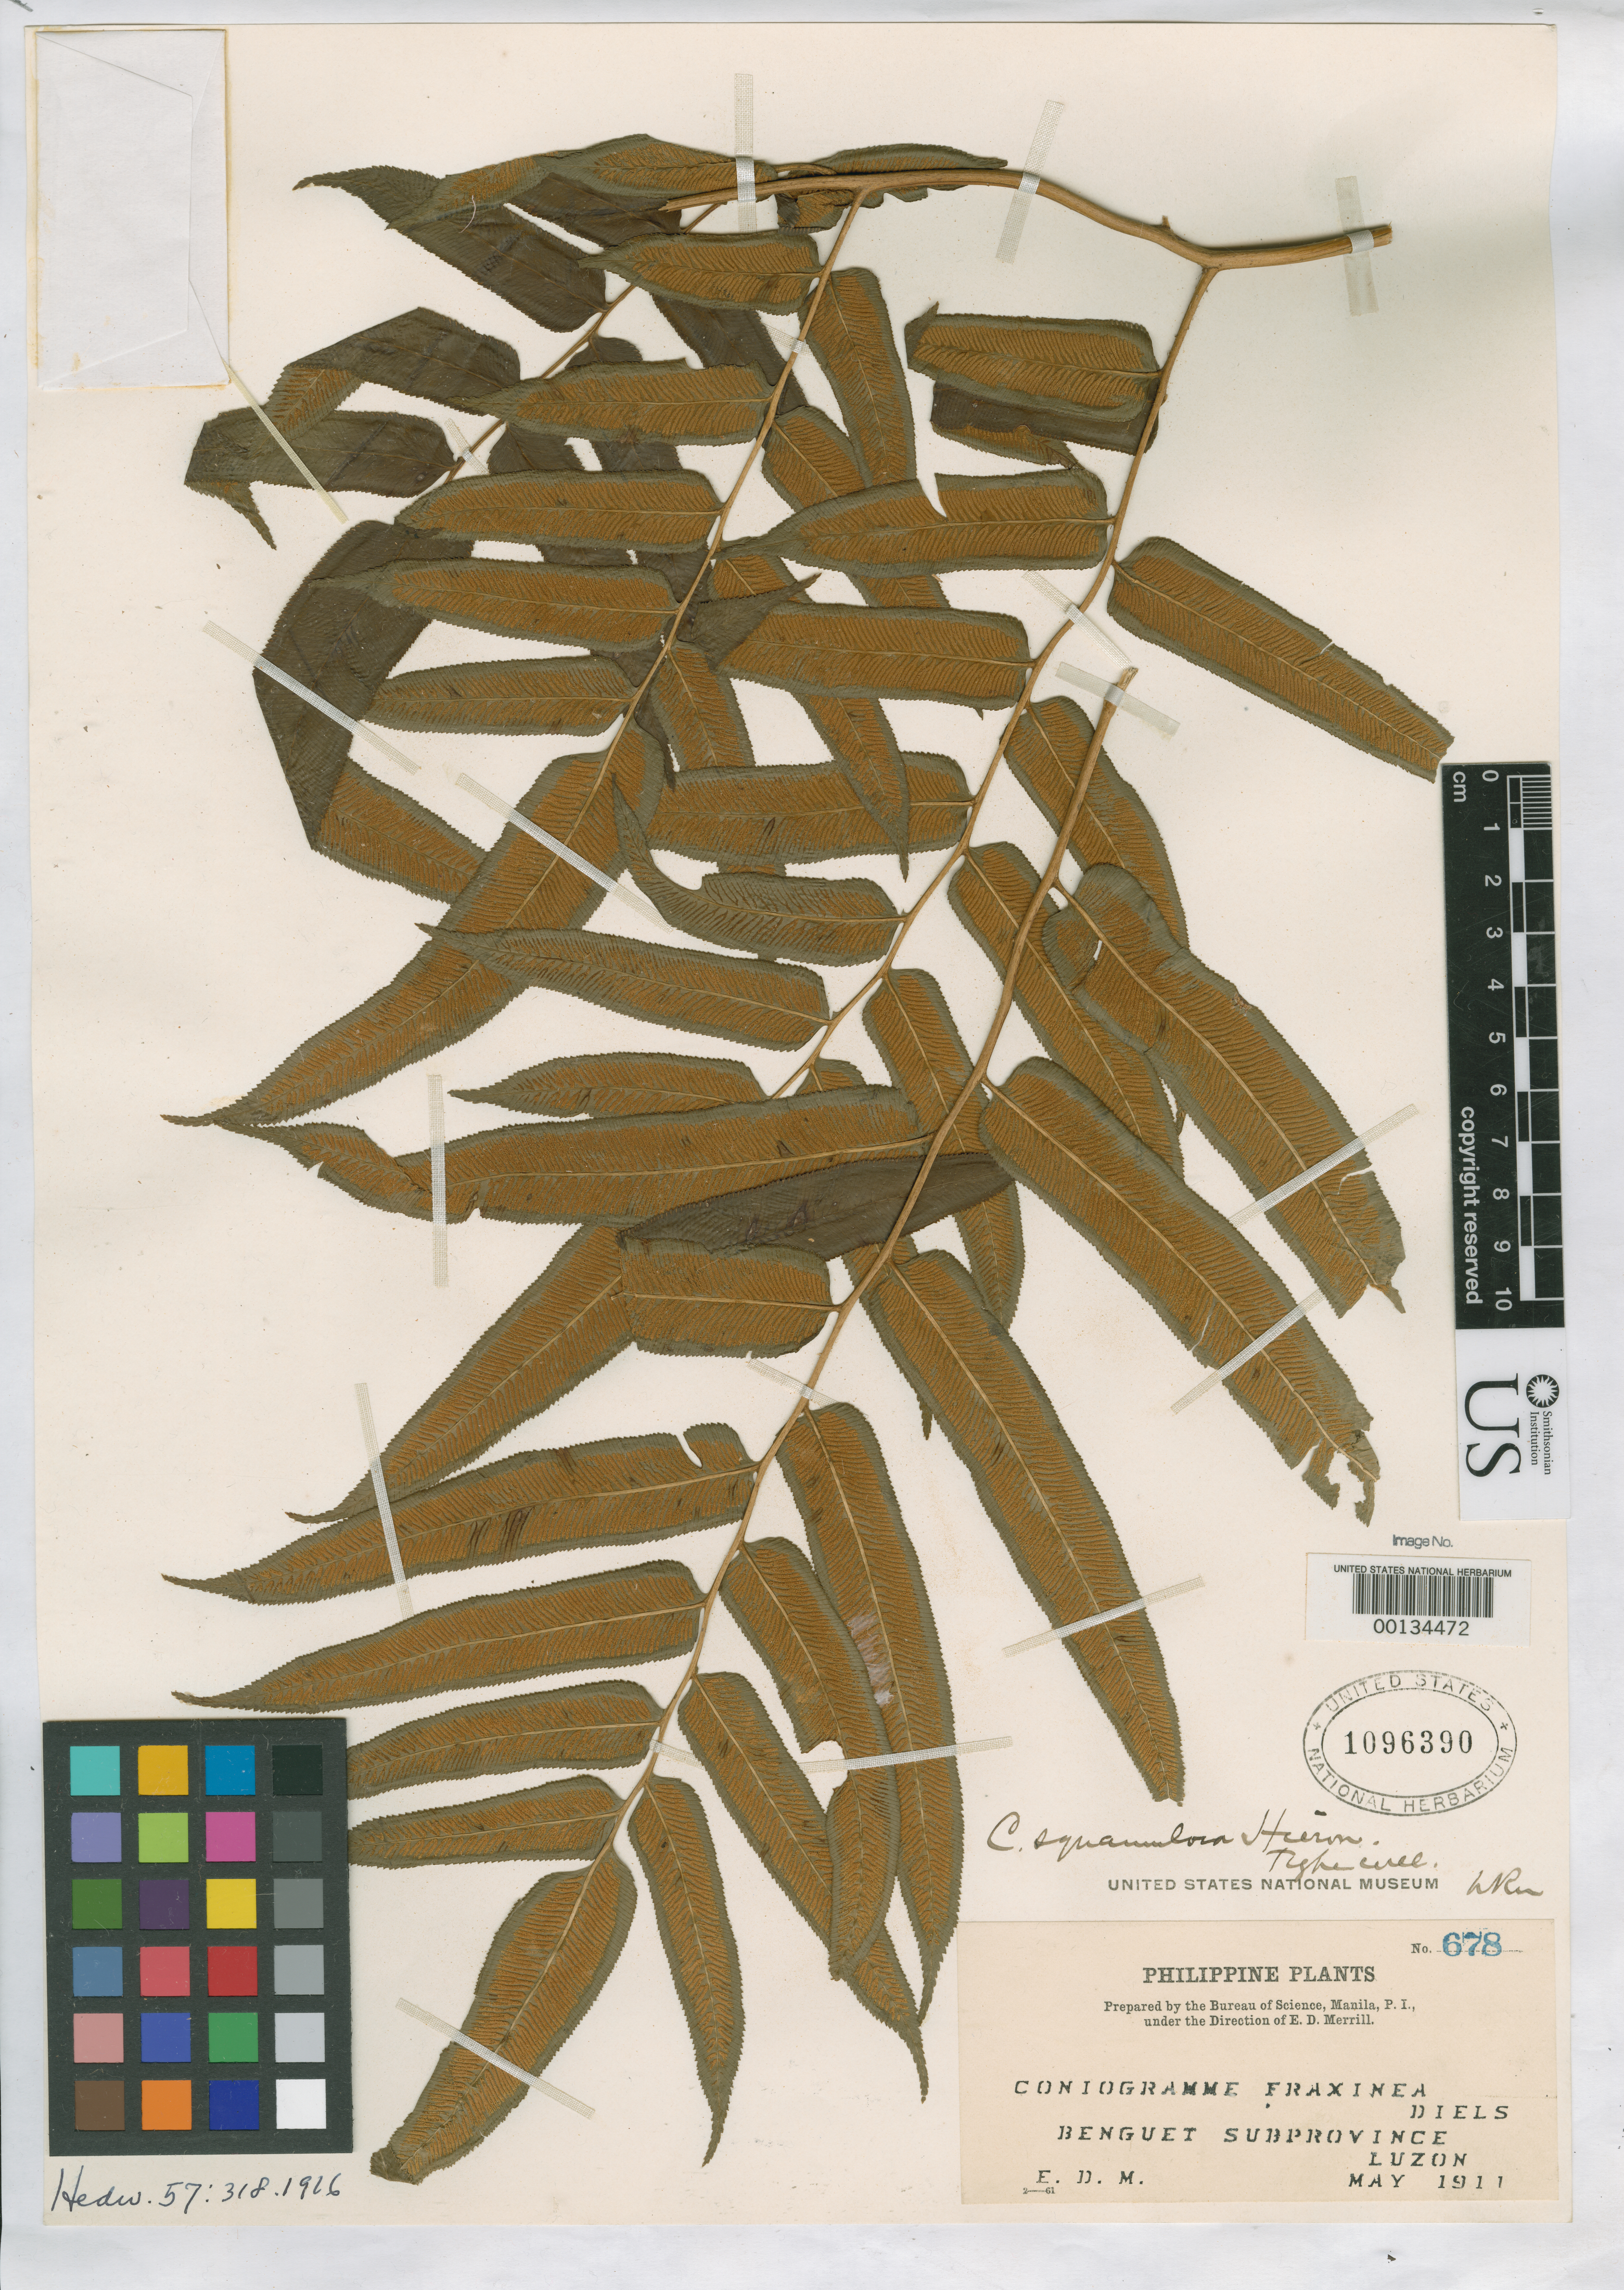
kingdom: Plantae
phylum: Tracheophyta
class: Polypodiopsida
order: Polypodiales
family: Pteridaceae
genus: Coniogramme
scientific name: Coniogramme squamulosa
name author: Hieron.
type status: Type Collection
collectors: E. D. Merrill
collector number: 678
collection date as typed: May 1911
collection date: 1911-05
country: Philippines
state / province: Cordillera (Administrative Region)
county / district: Benguet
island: Luzon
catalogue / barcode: US 1096390